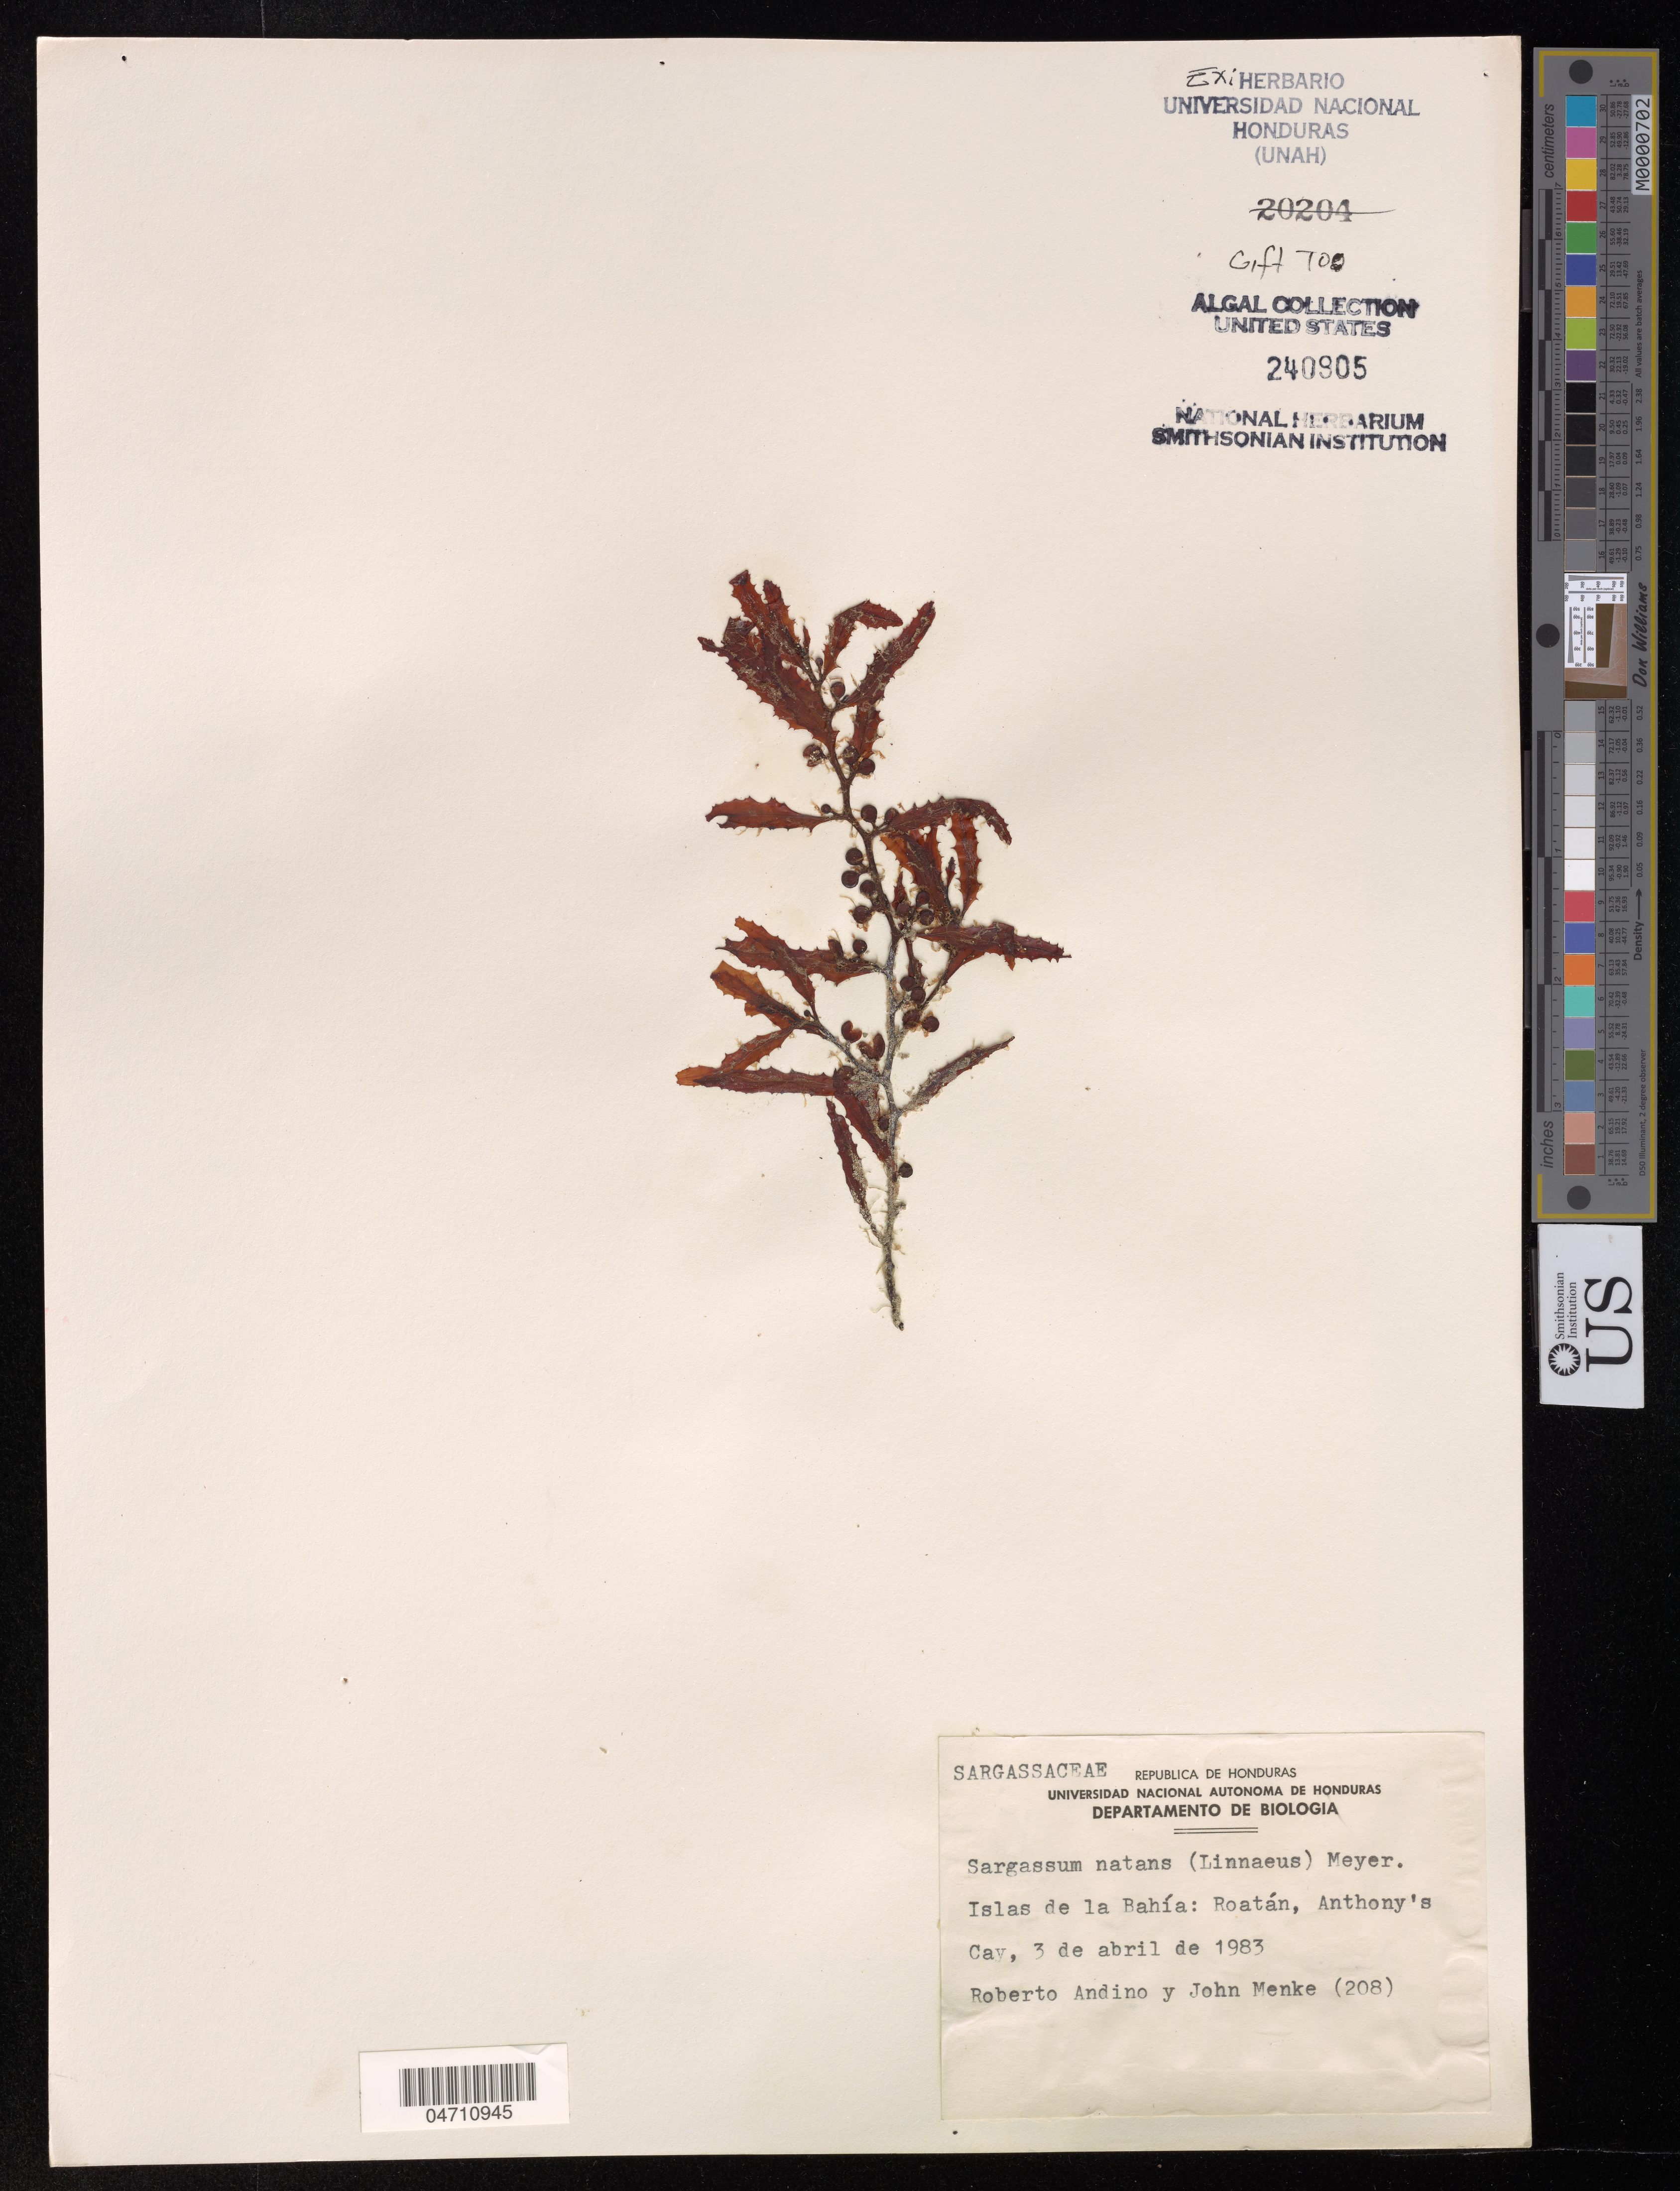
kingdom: Chromista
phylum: Ochrophyta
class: Phaeophyceae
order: Fucales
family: Sargassaceae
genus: Sargassum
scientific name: Sargassum natans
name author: (L.) Gaillon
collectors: R. Andino & J. Menke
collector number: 208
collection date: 1983-04-03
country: Honduras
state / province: Islas de la Bahía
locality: Roatán, Anthony's Cay.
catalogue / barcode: US 240905